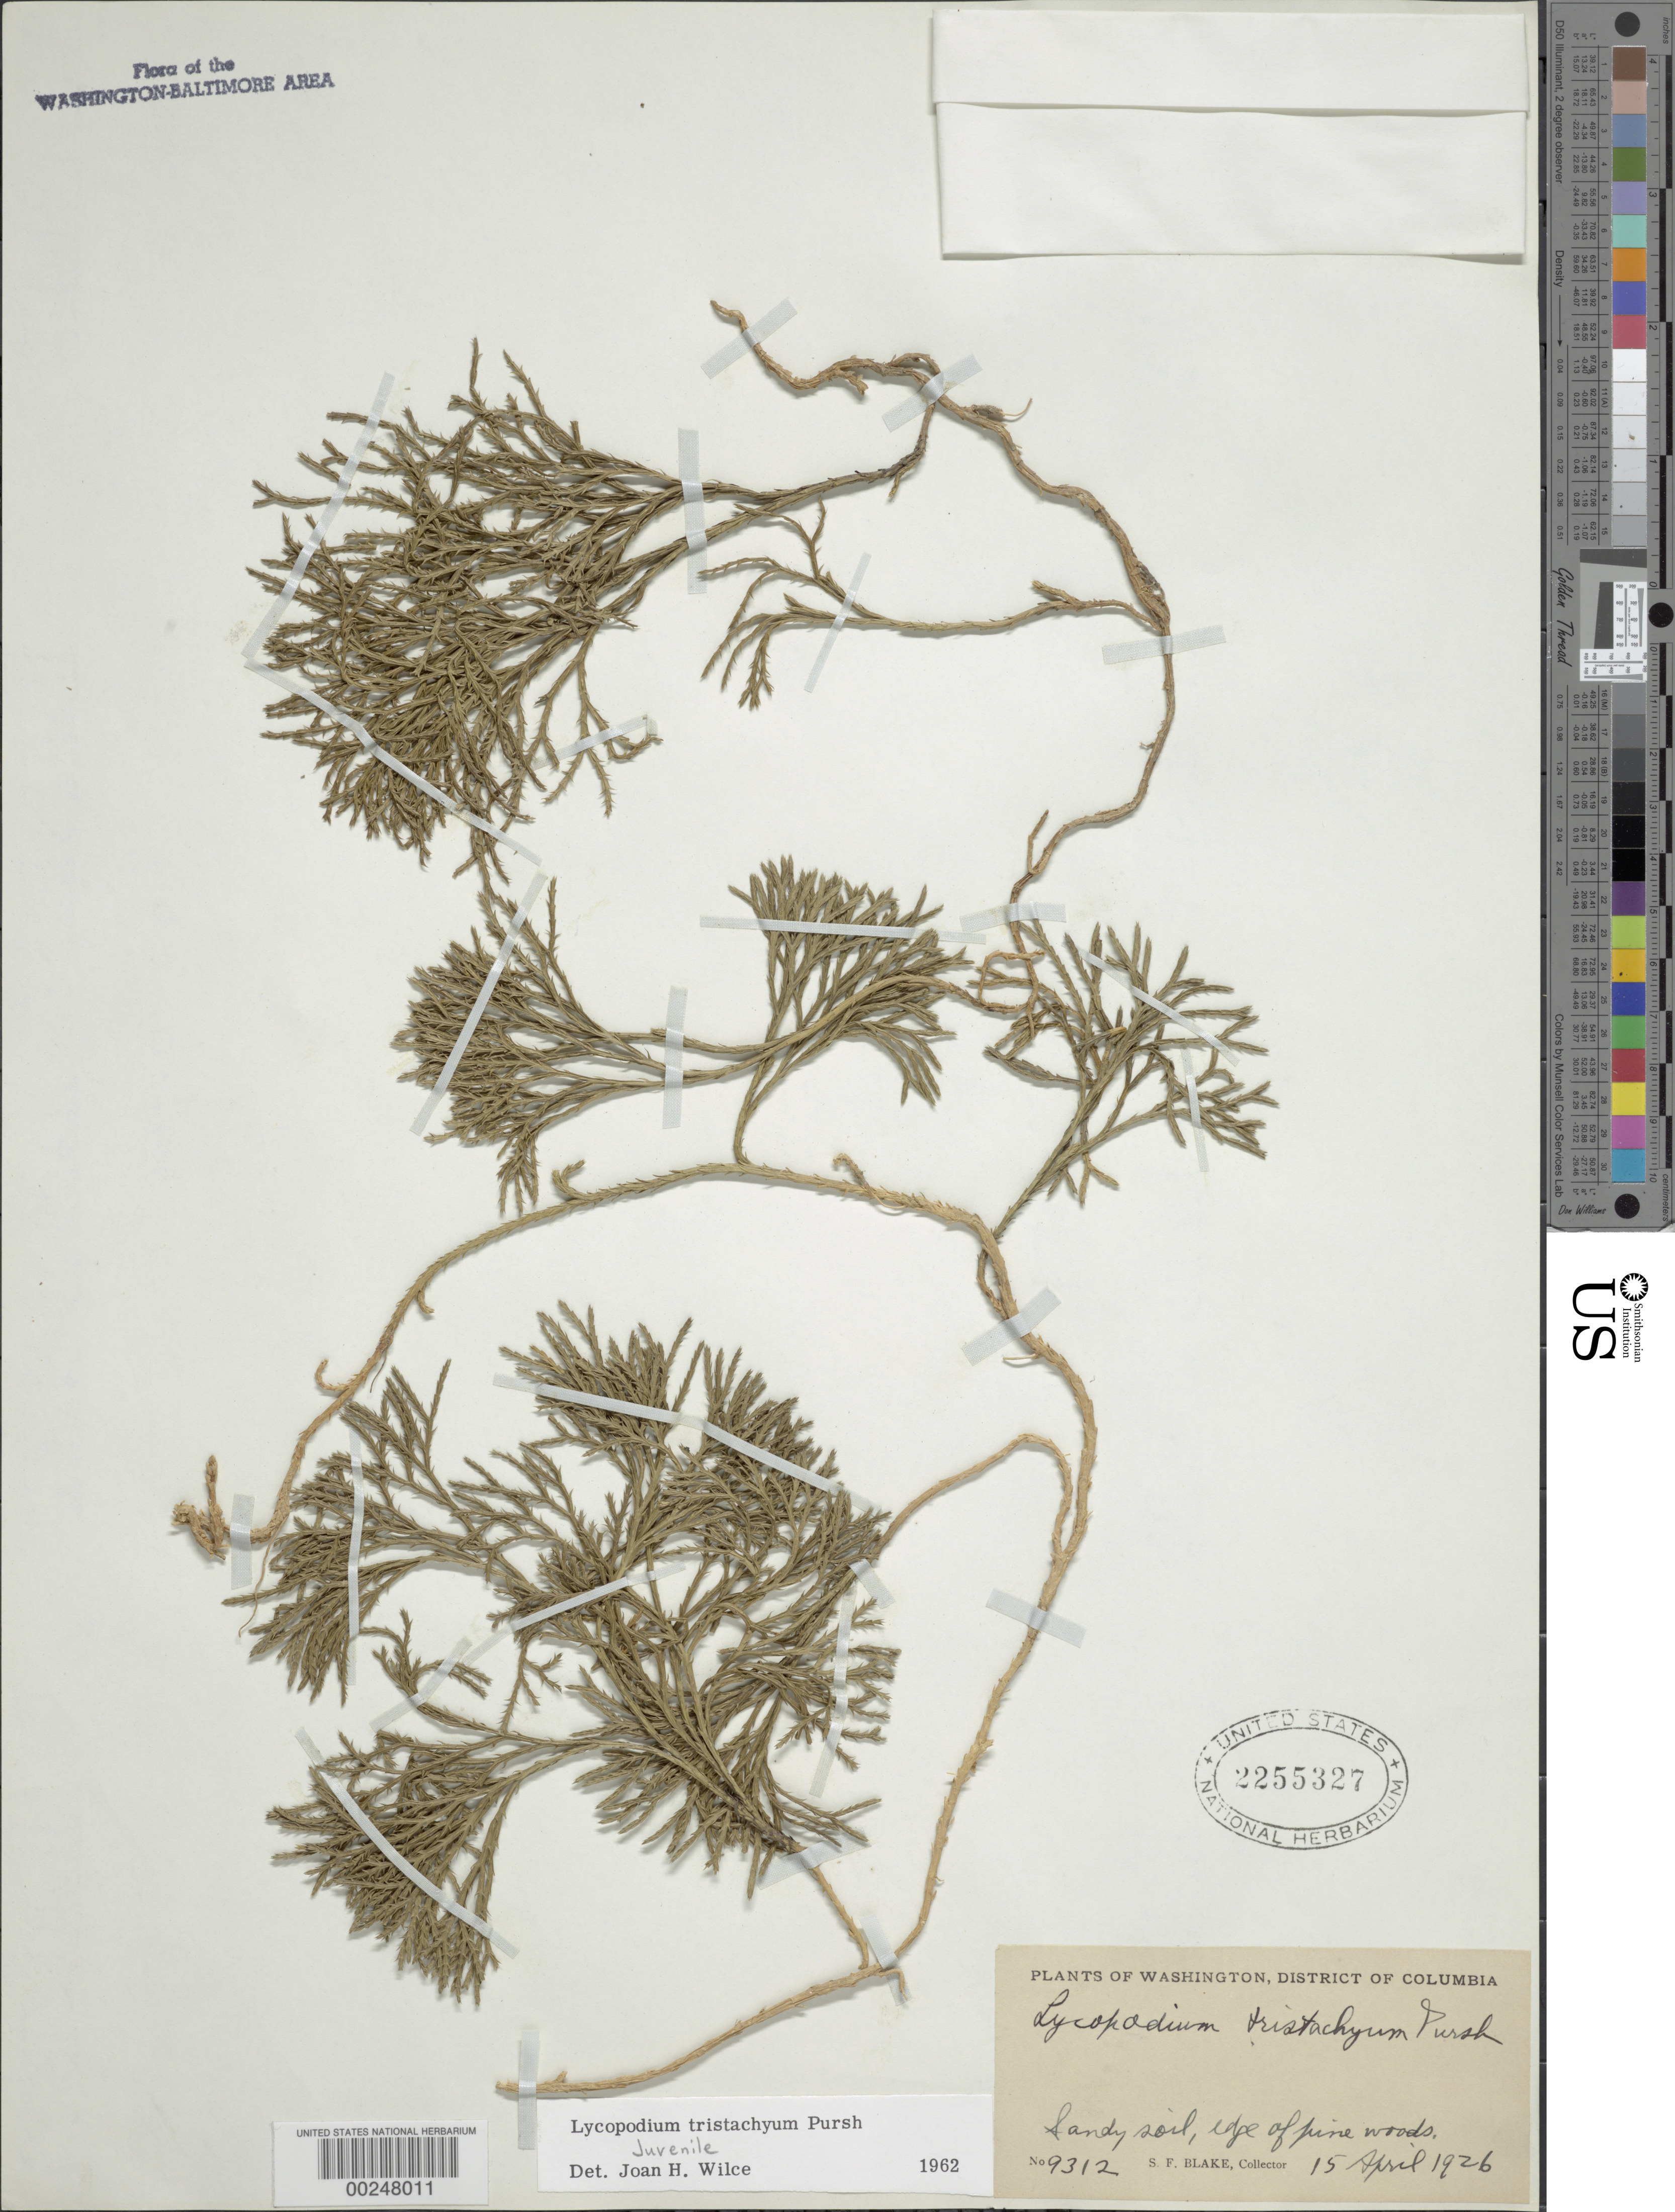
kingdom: Plantae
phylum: Tracheophyta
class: Lycopodiopsida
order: Lycopodiales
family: Lycopodiaceae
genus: Diphasiastrum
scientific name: Diphasiastrum tristachyum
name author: (Pursh) Holub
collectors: S. Blake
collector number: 9312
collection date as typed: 15 Apr 1926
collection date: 1926-04-15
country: United States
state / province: District of Columbia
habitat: Sandy soil, edge of pine woods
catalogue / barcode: US 2255327